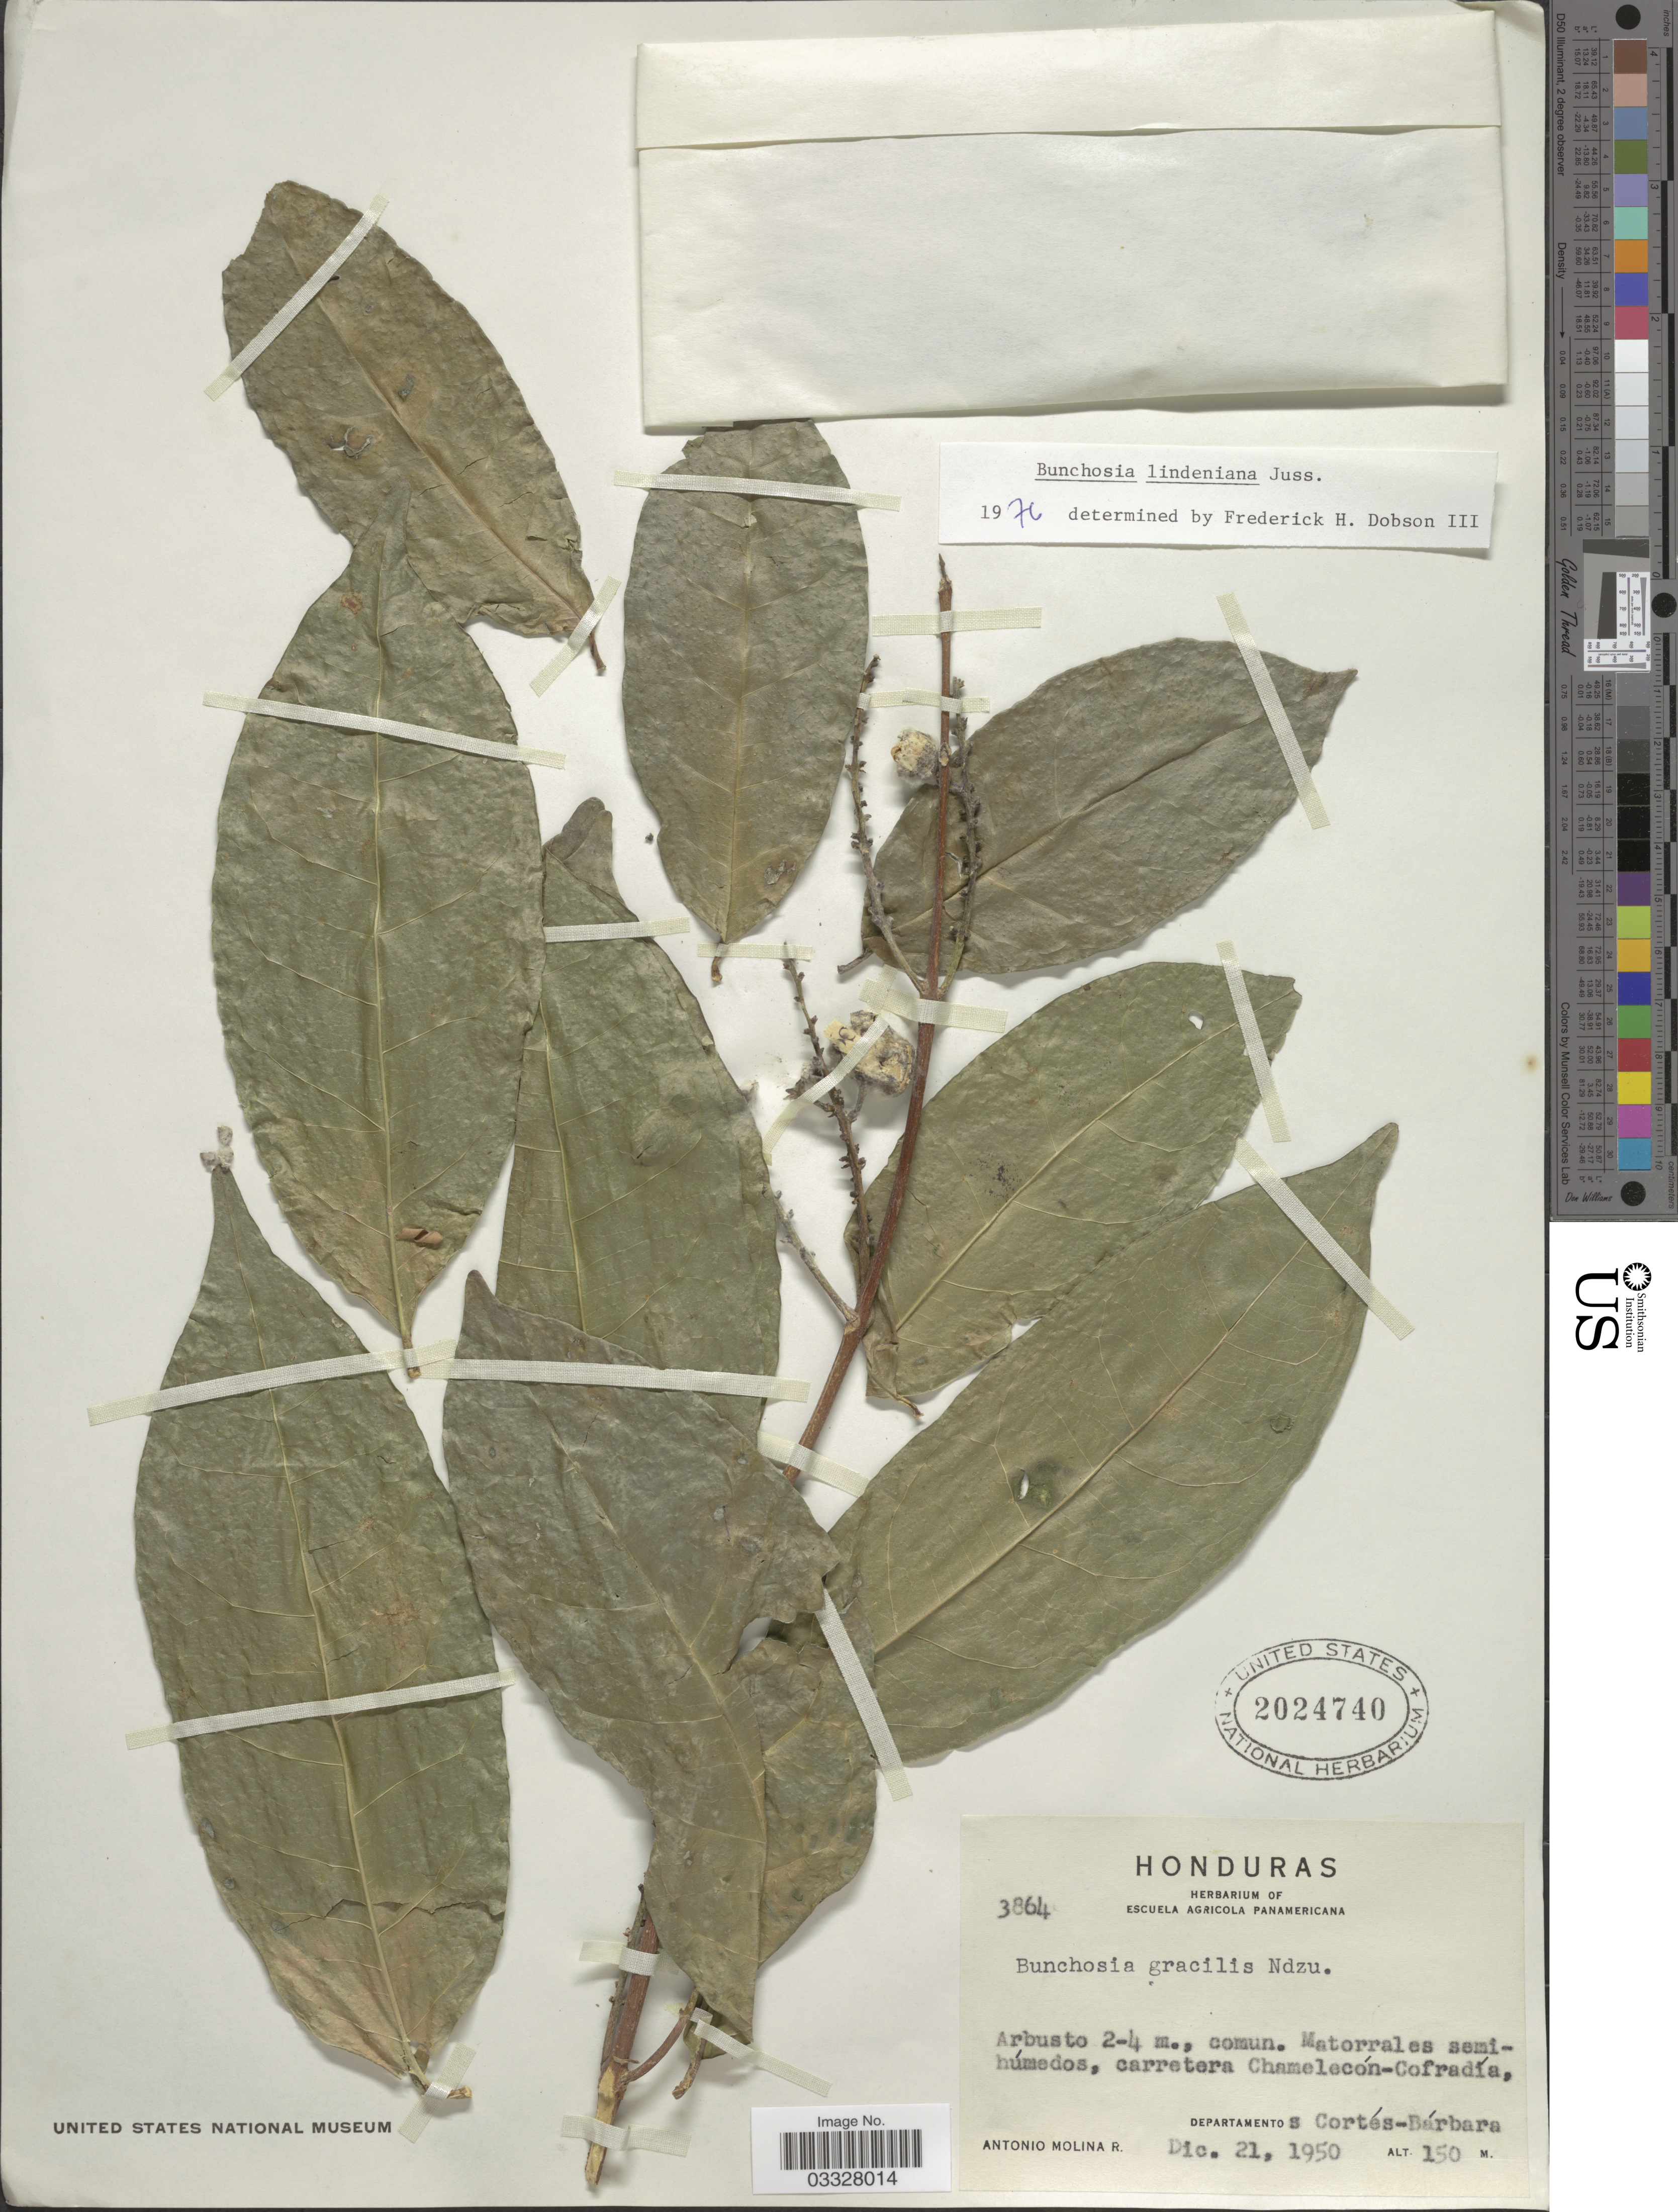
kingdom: Plantae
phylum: Tracheophyta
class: Magnoliopsida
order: Malpighiales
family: Malpighiaceae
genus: Bunchosia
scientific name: Bunchosia lindeniana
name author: A. Juss.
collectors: A. Molina R.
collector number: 3864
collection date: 1950-12-21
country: Honduras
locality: Matorrales semi-húmedos, carretera Chamelcón-Cofradía. Departamentos Cortés-Bárbara.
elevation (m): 150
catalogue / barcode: US 2024740